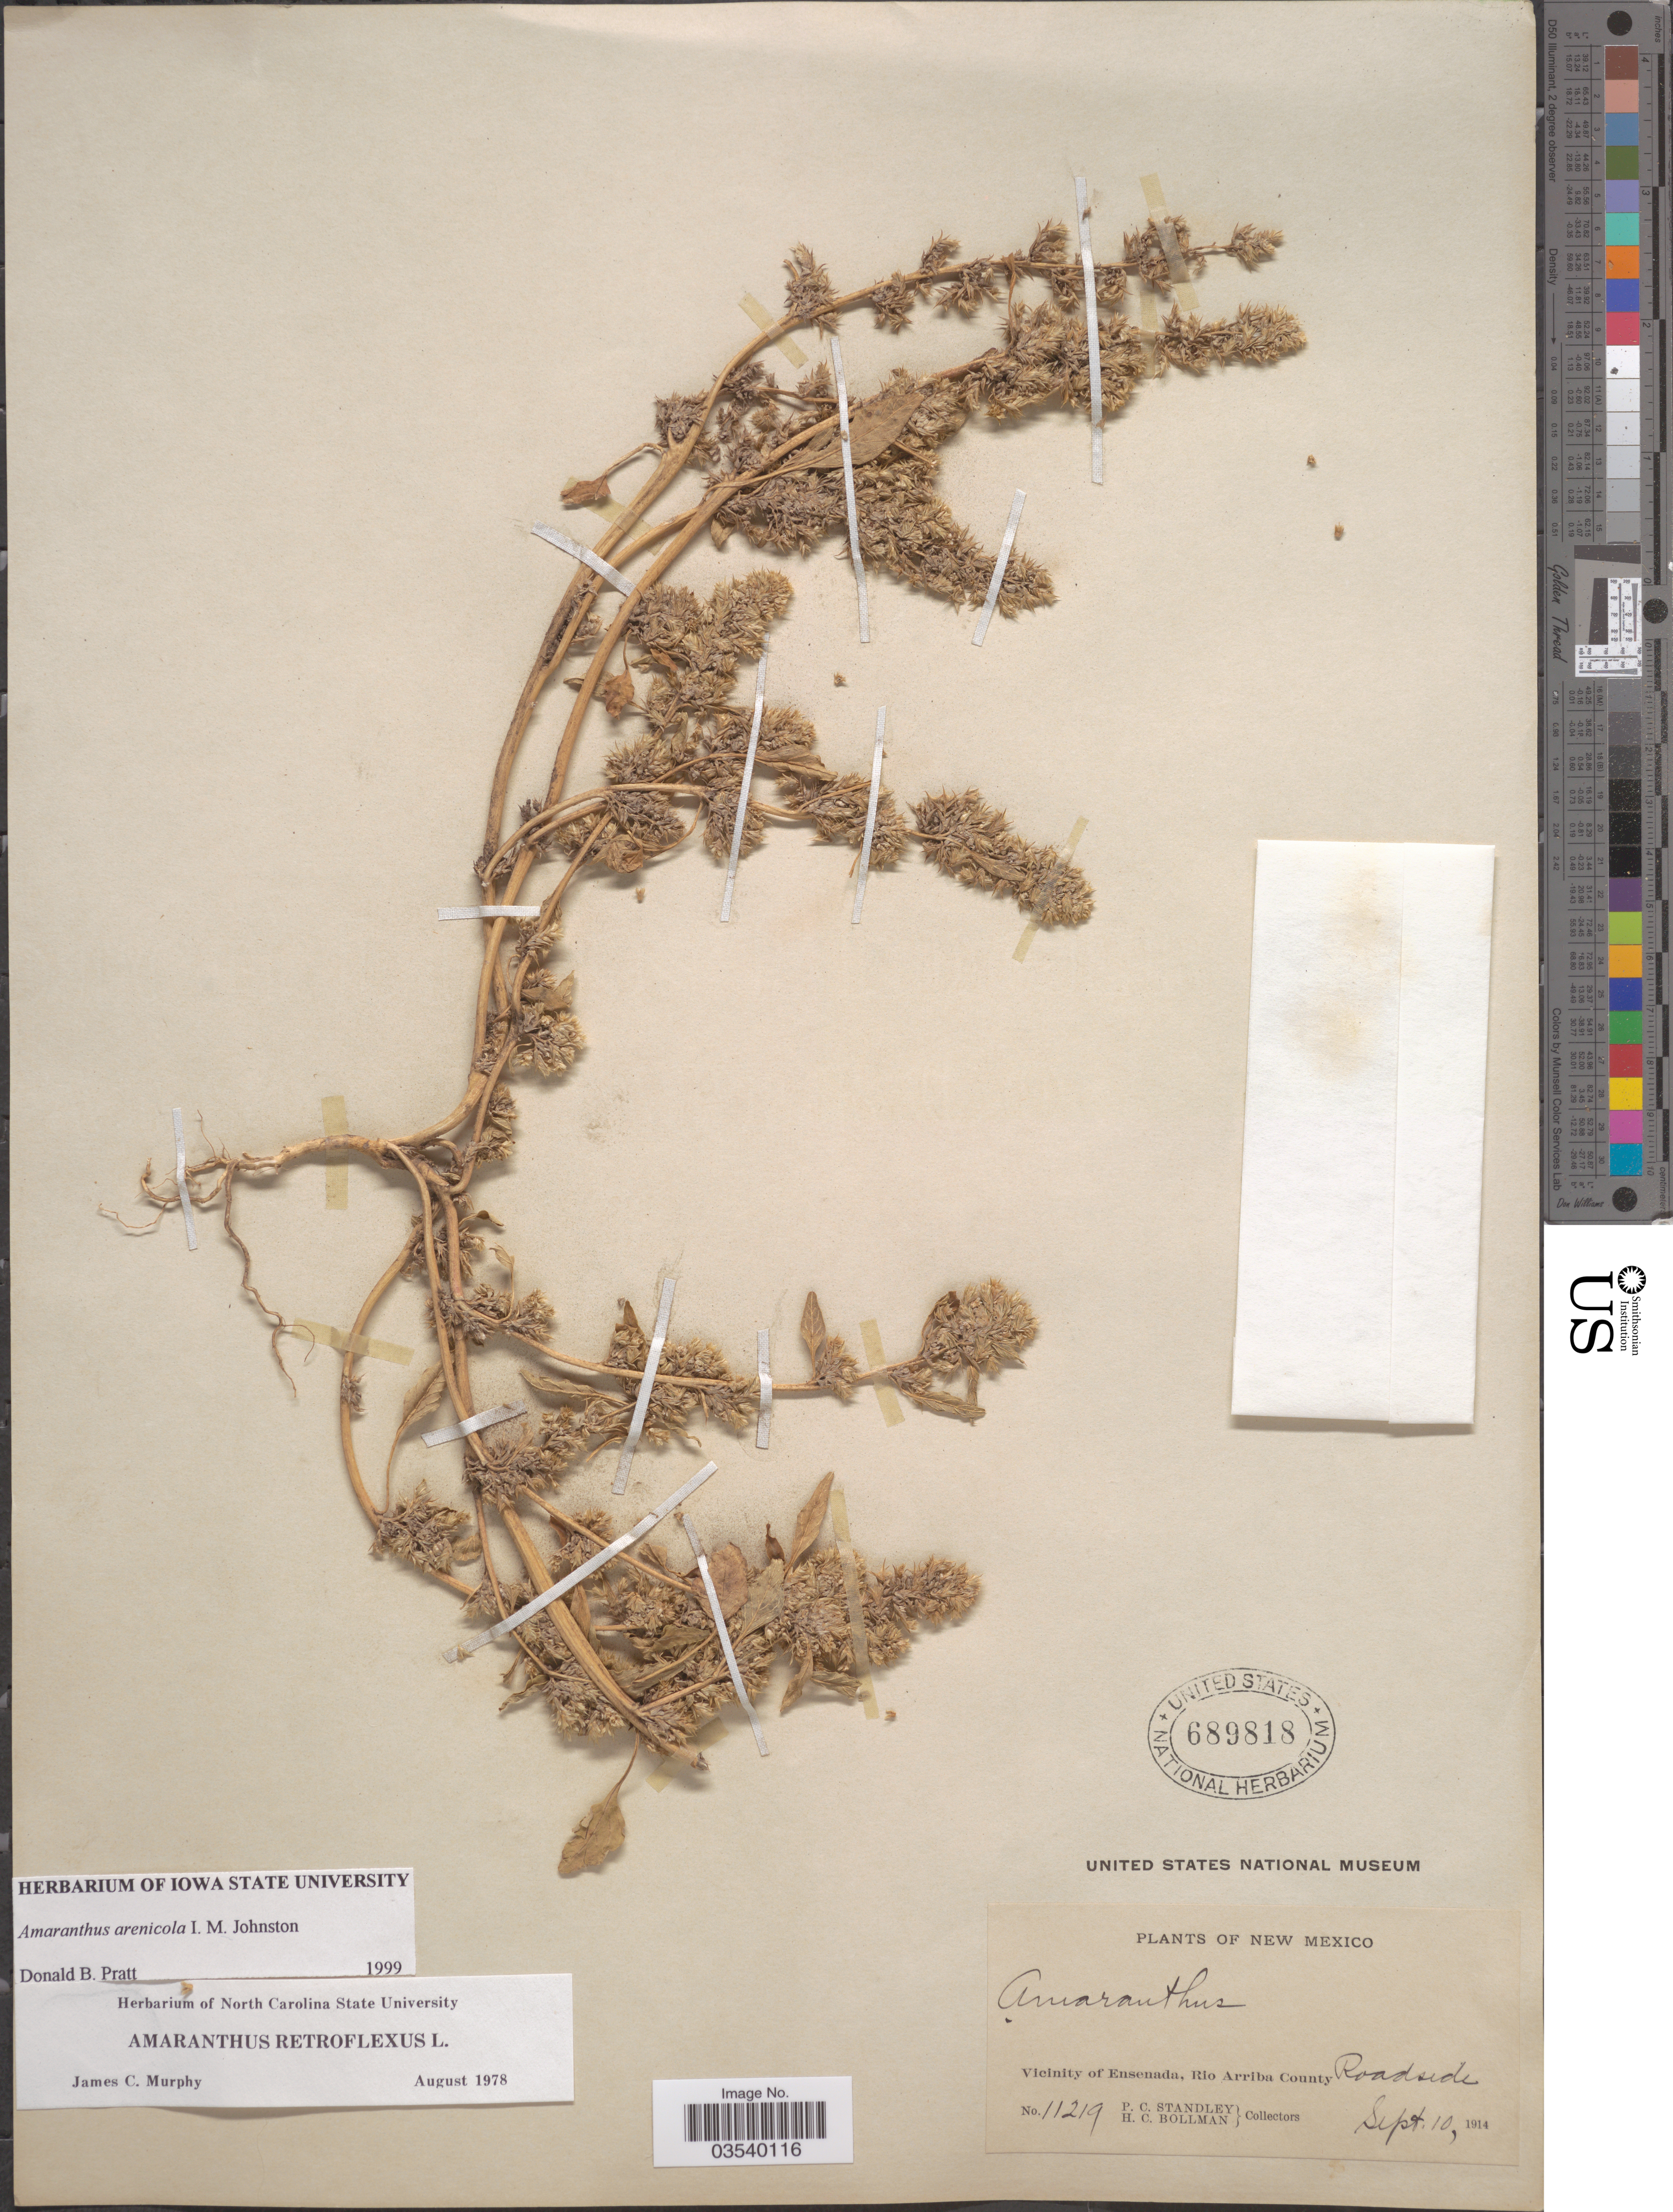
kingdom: Plantae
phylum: Tracheophyta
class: Magnoliopsida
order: Caryophyllales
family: Amaranthaceae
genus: Amaranthus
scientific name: Amaranthus arenicola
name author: I.M. Johnst.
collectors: P. C. Standley & H. C. Bollman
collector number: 11219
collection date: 1914-09-10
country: United States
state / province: New Mexico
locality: Vicinity of Ensenada, Rio Arriba County.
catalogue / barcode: US 689818